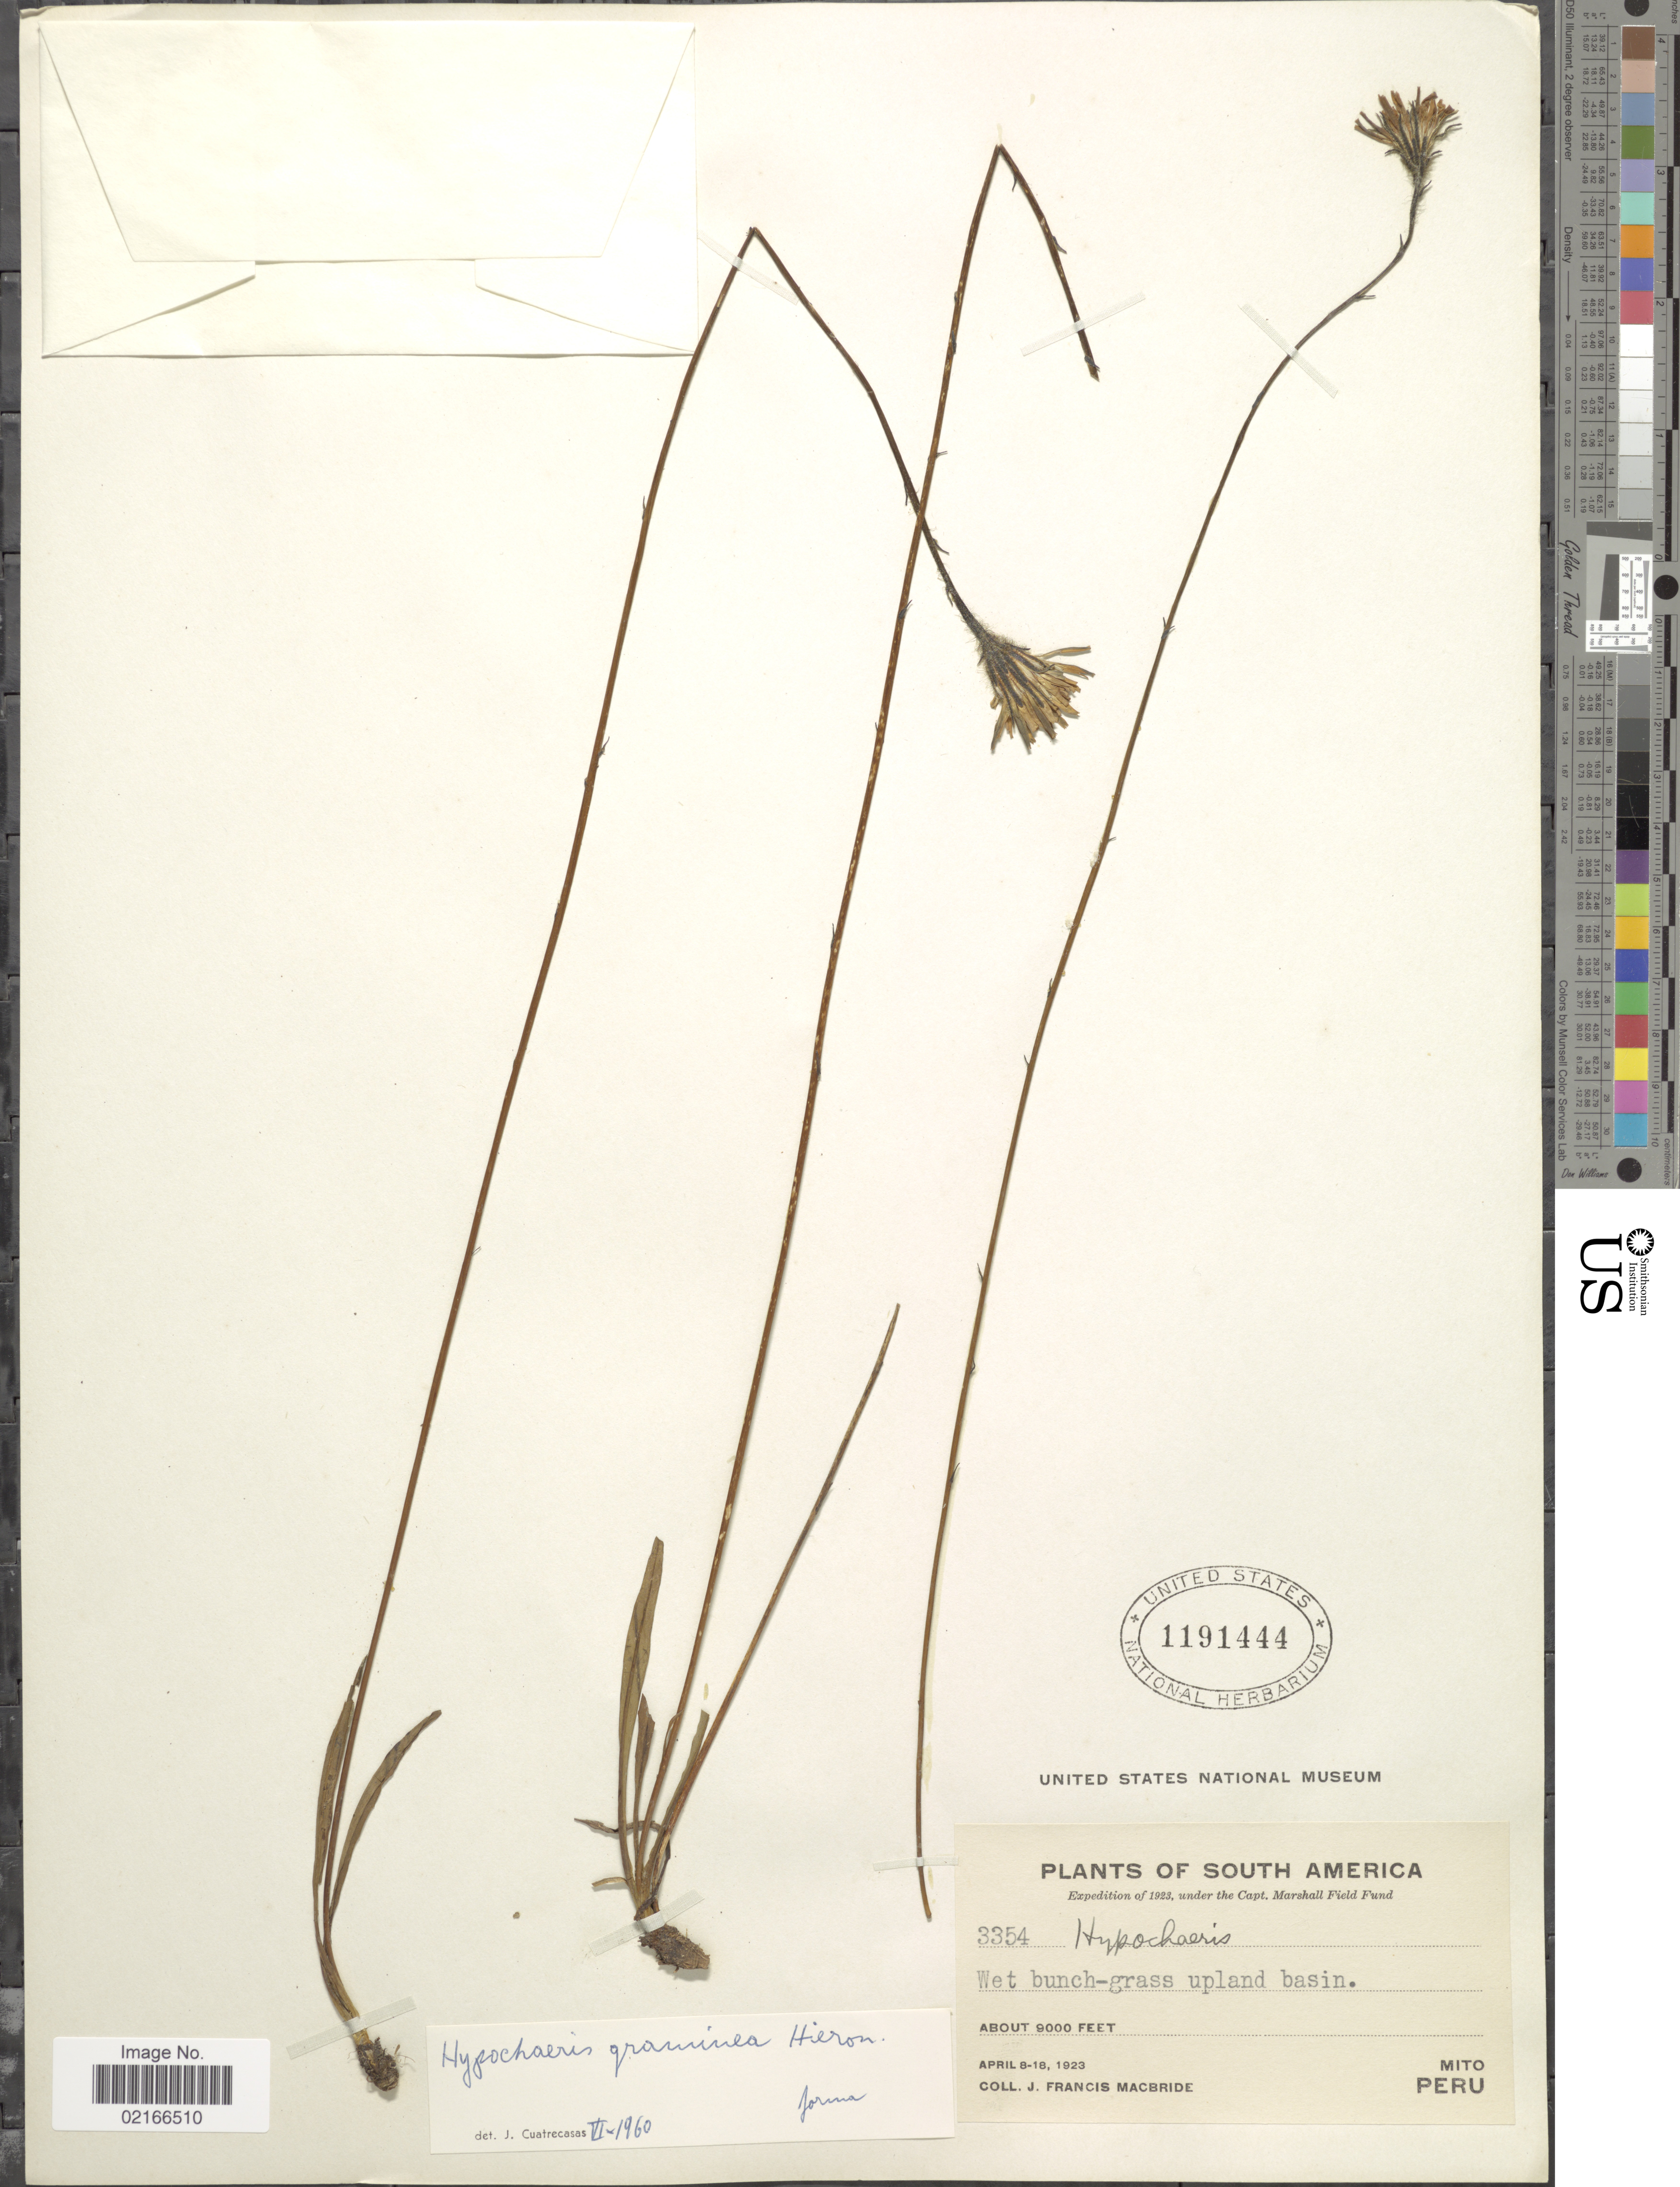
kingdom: Plantae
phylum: Tracheophyta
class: Magnoliopsida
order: Asterales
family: Asteraceae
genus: Hypochaeris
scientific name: Hypochaeris graminea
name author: Hieron.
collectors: J. F. Macbride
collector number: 3354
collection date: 1923-04-08/1923-04-18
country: Peru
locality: Mito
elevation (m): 2743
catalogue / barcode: US 1191444